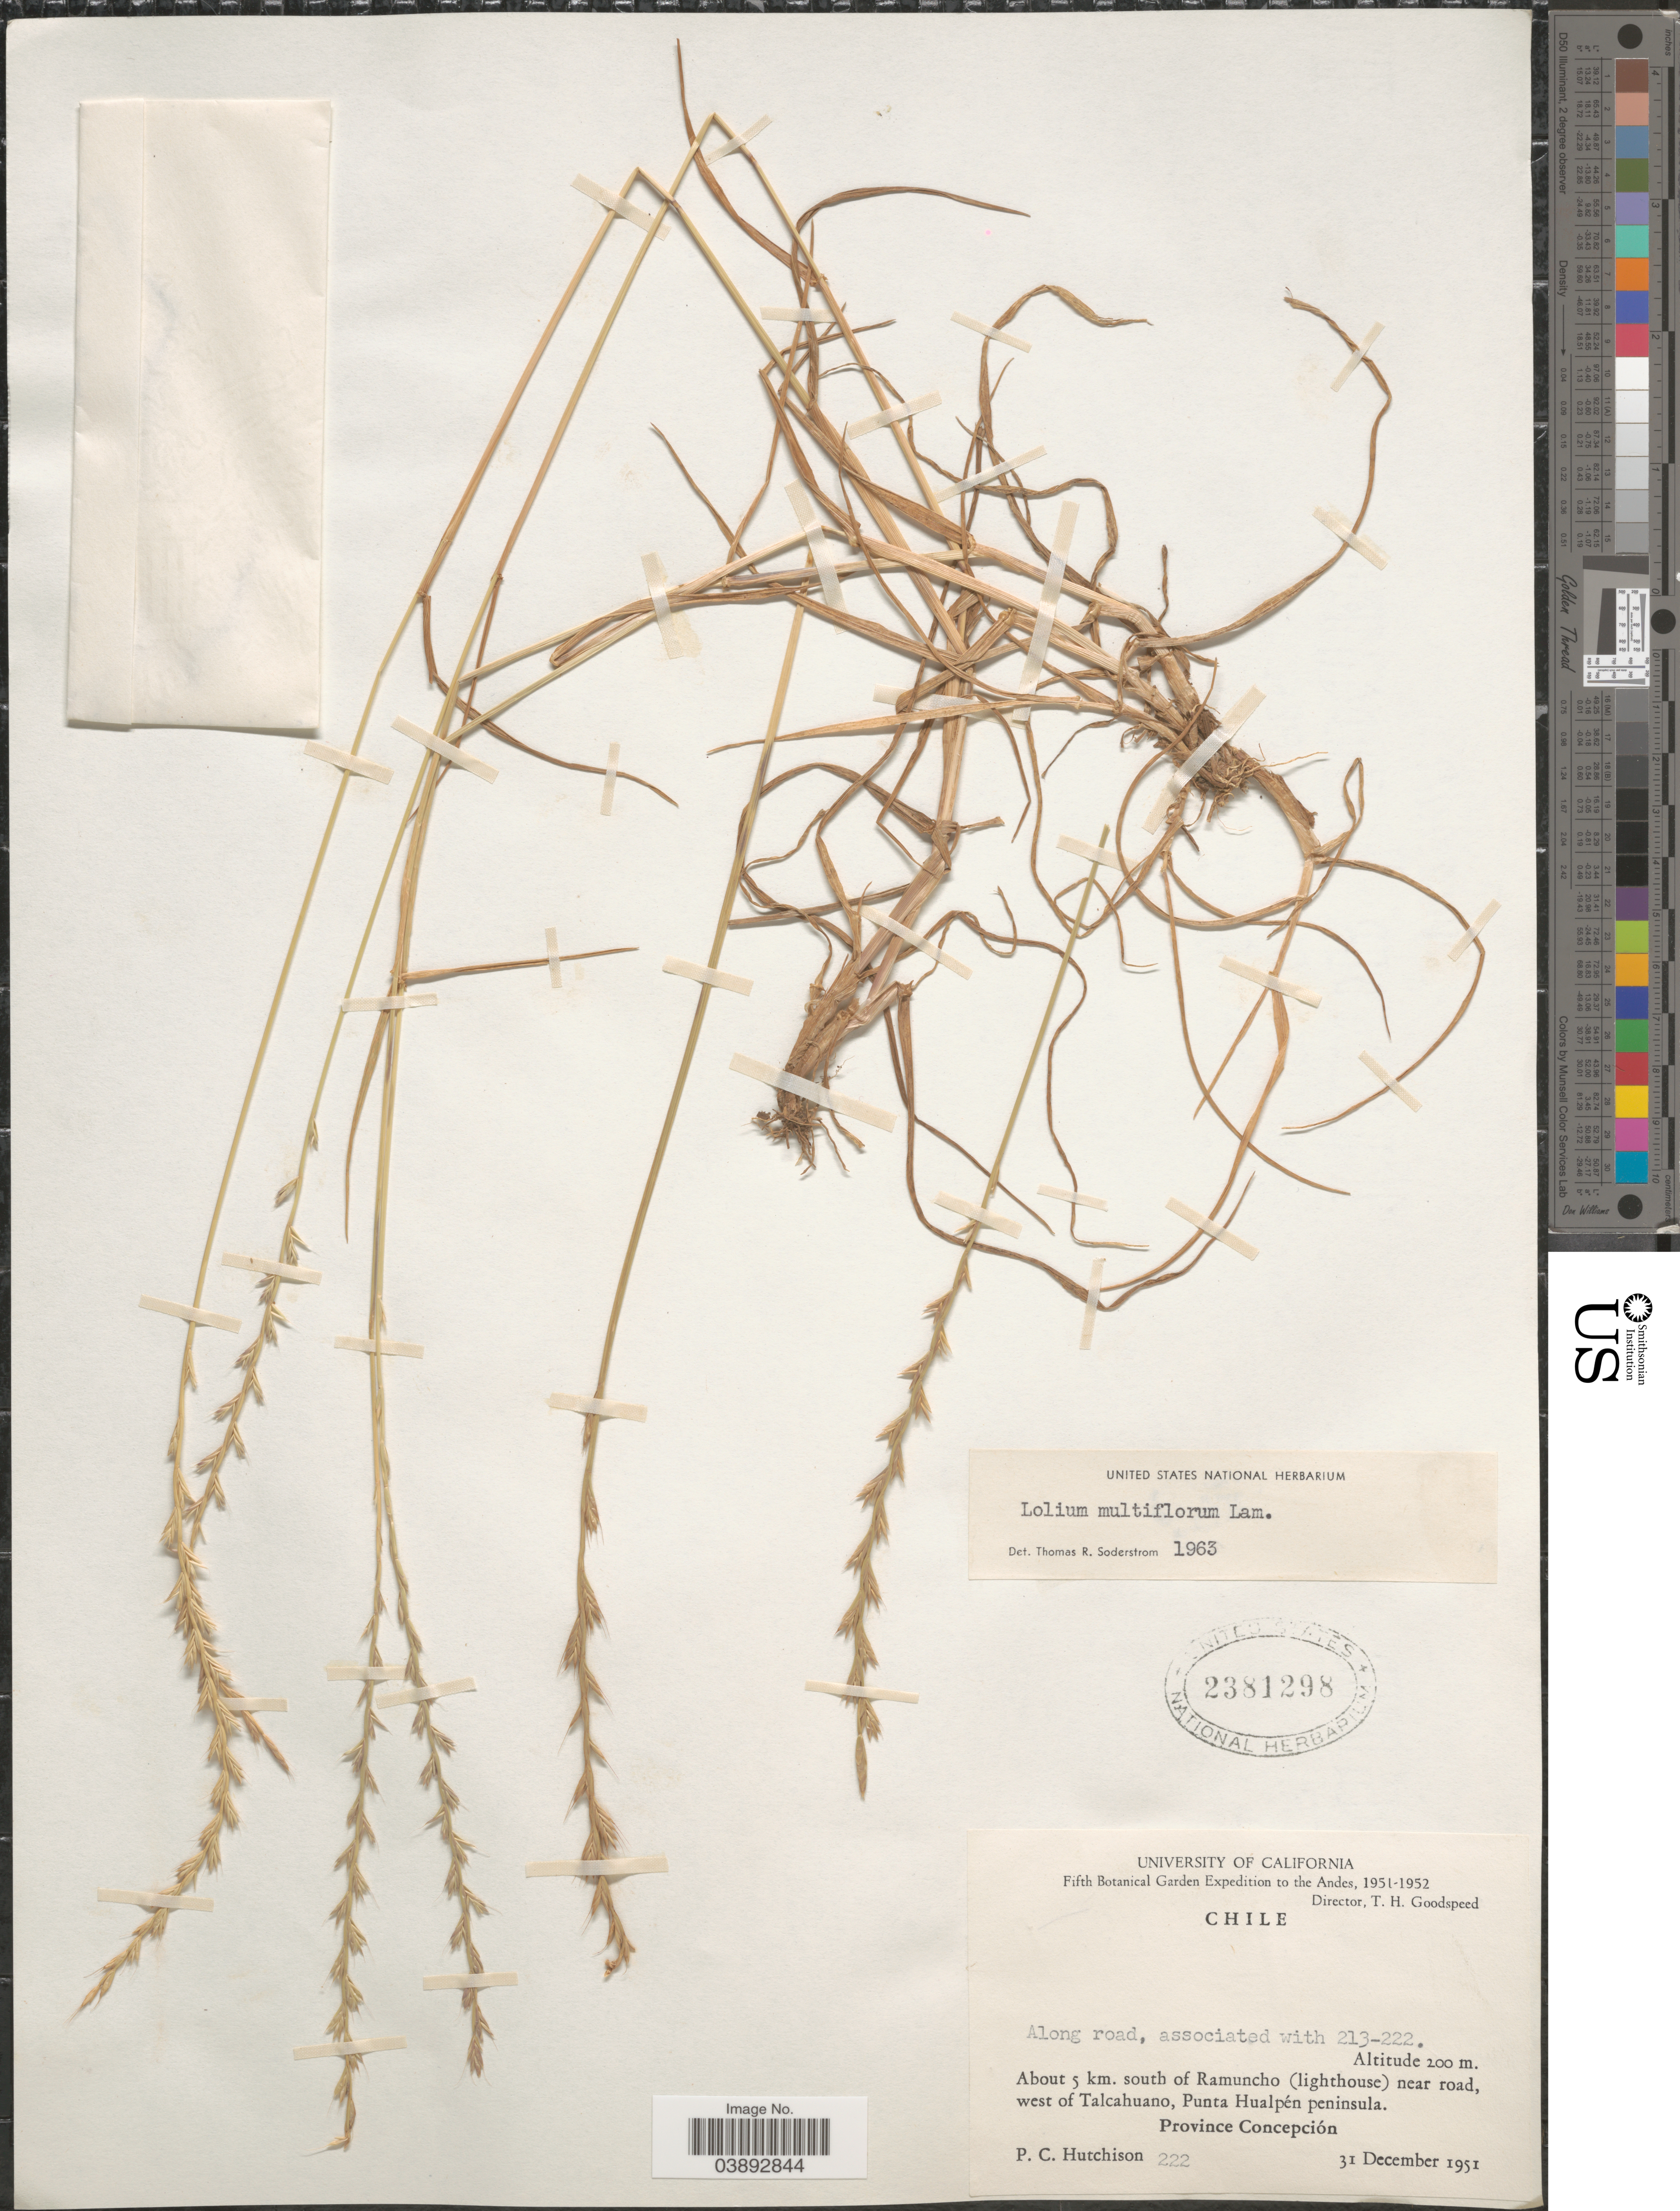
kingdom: Plantae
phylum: Tracheophyta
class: Liliopsida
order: Poales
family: Poaceae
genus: Lolium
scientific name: Lolium multiflorum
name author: Lam.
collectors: P. C. Hutchison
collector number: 222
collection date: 1951-12-31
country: Chile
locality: The Andes. About 5 km. south of Ramuncho (lighthouse) near road, west of Talcahuano, Punta Hualpén peninsula. Province Concepción.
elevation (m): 200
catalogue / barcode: US 2381298